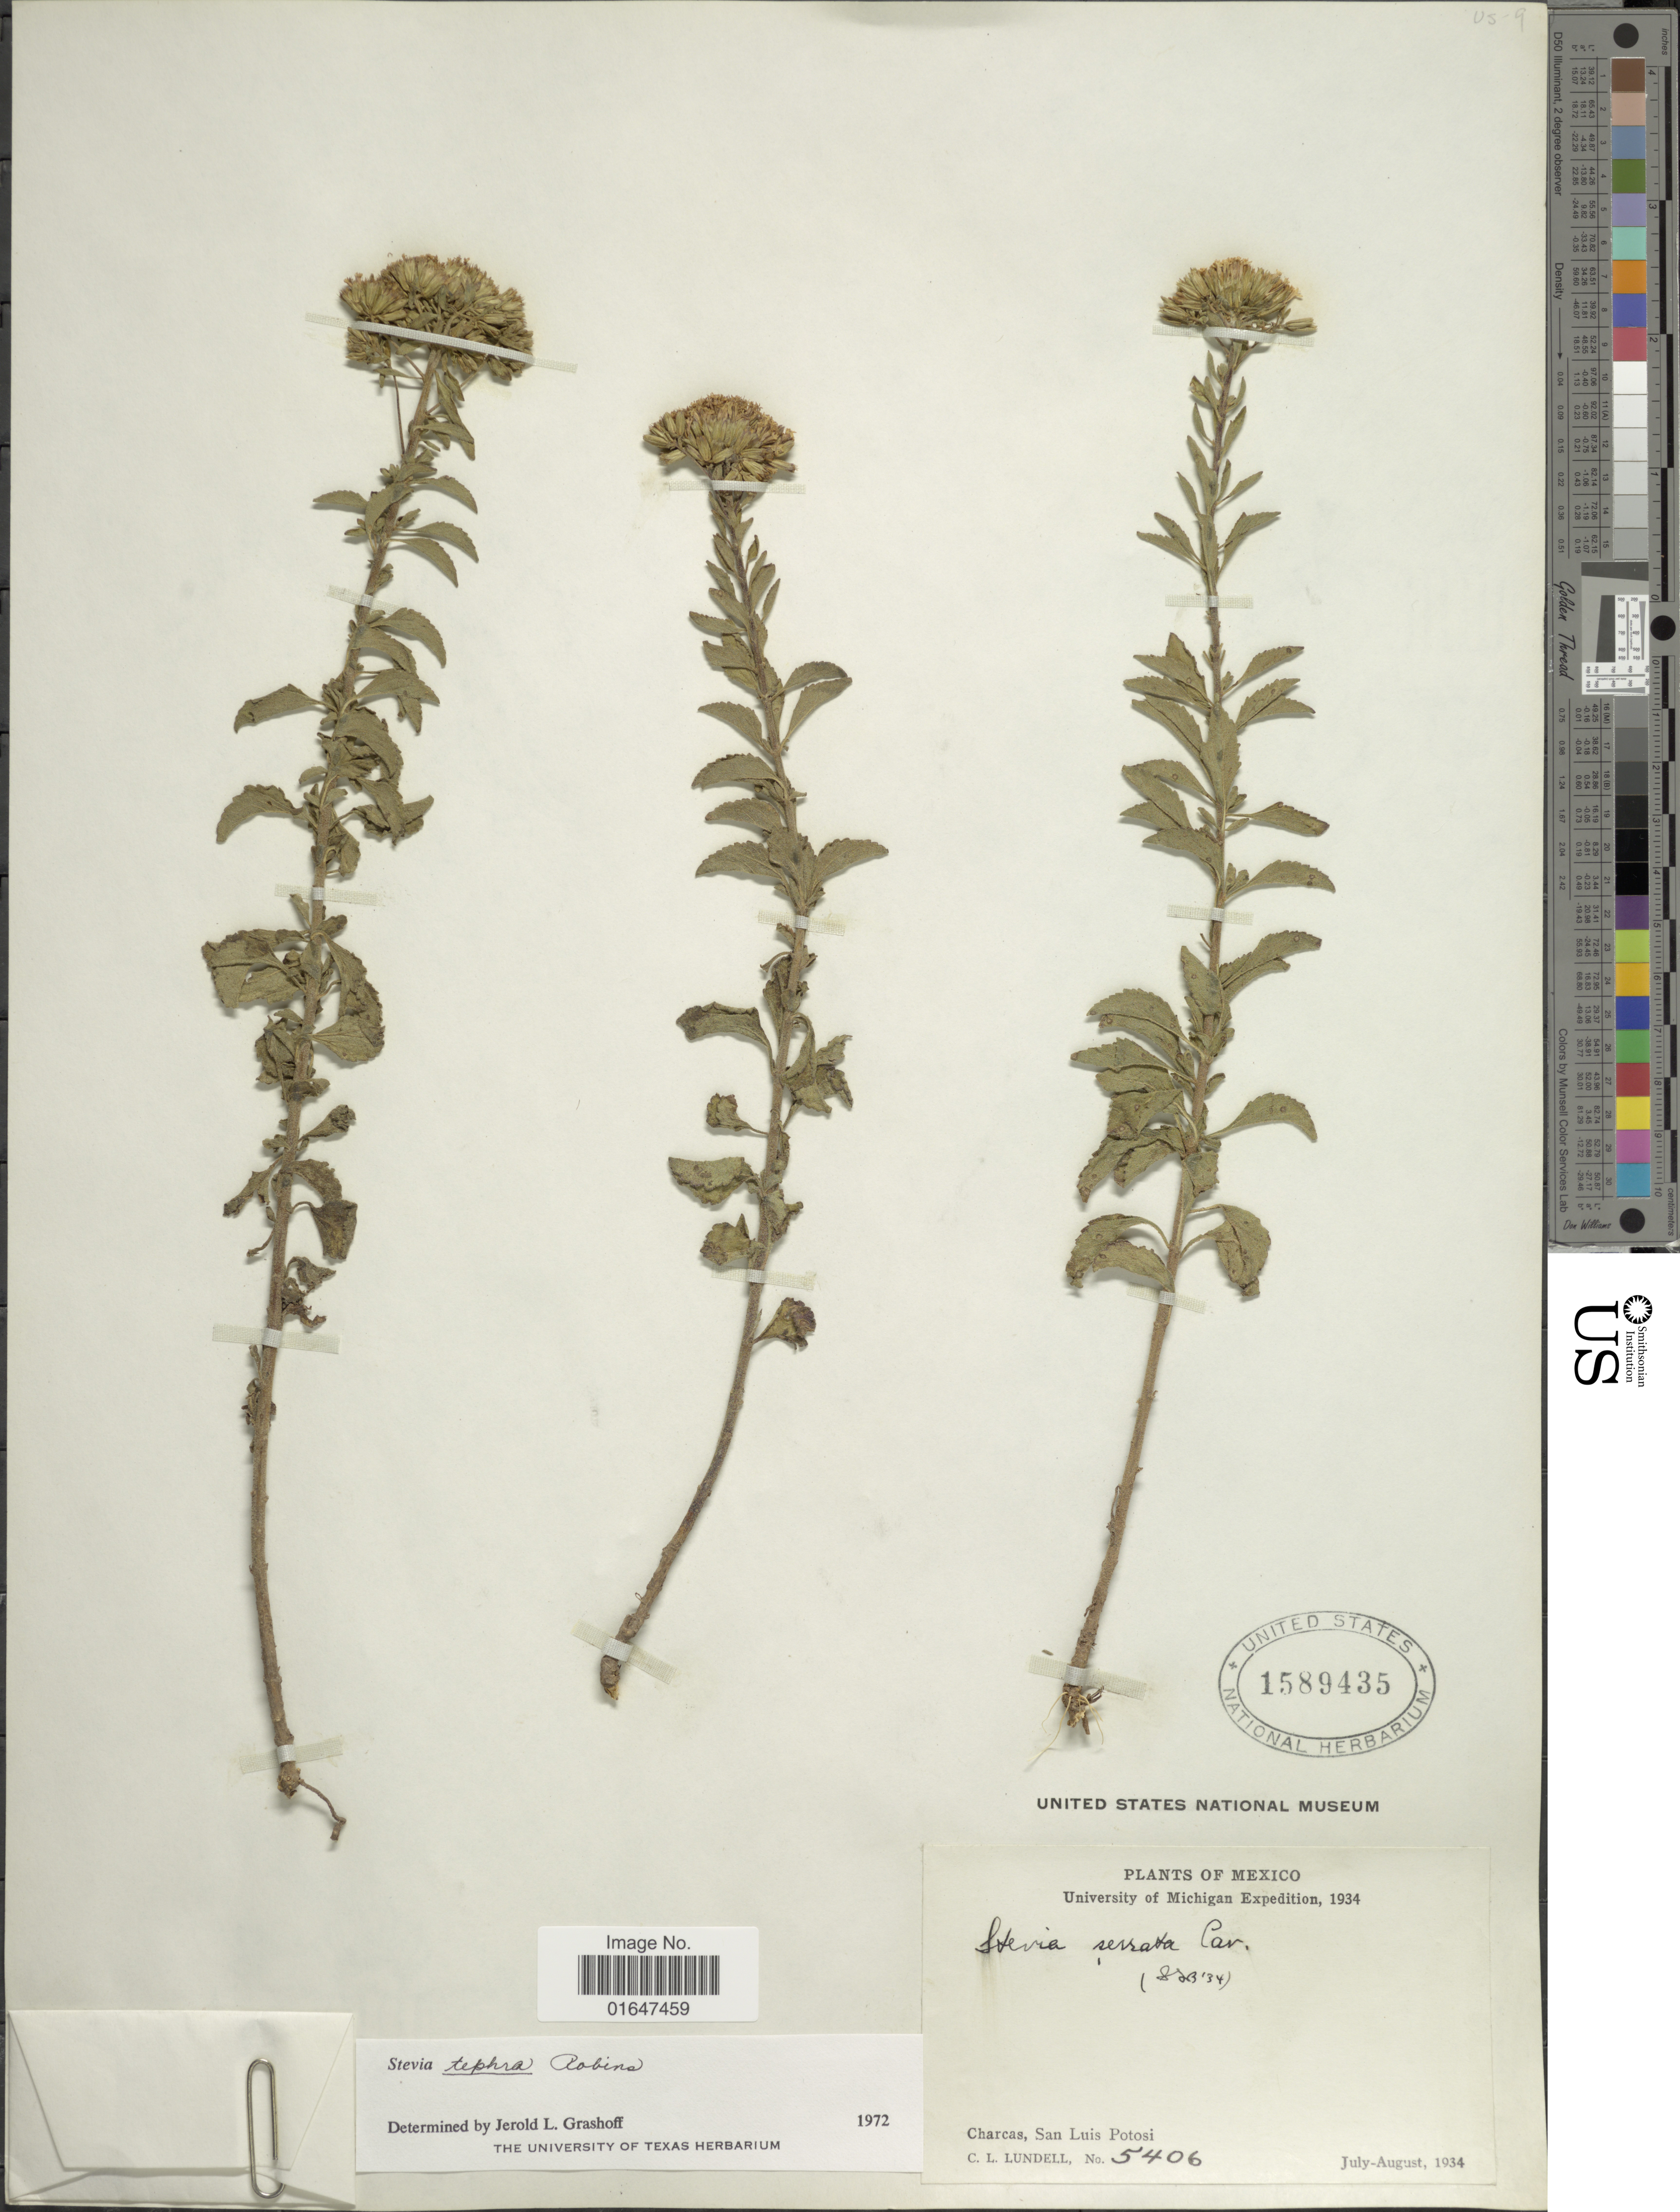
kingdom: Plantae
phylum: Tracheophyta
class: Magnoliopsida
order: Asterales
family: Asteraceae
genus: Stevia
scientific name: Stevia tephra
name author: B.L. Rob.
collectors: C. L. Lundell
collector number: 5406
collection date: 1934-07/1934-08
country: Mexico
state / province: San Luis Potosí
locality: Charcas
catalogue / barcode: US 1589435